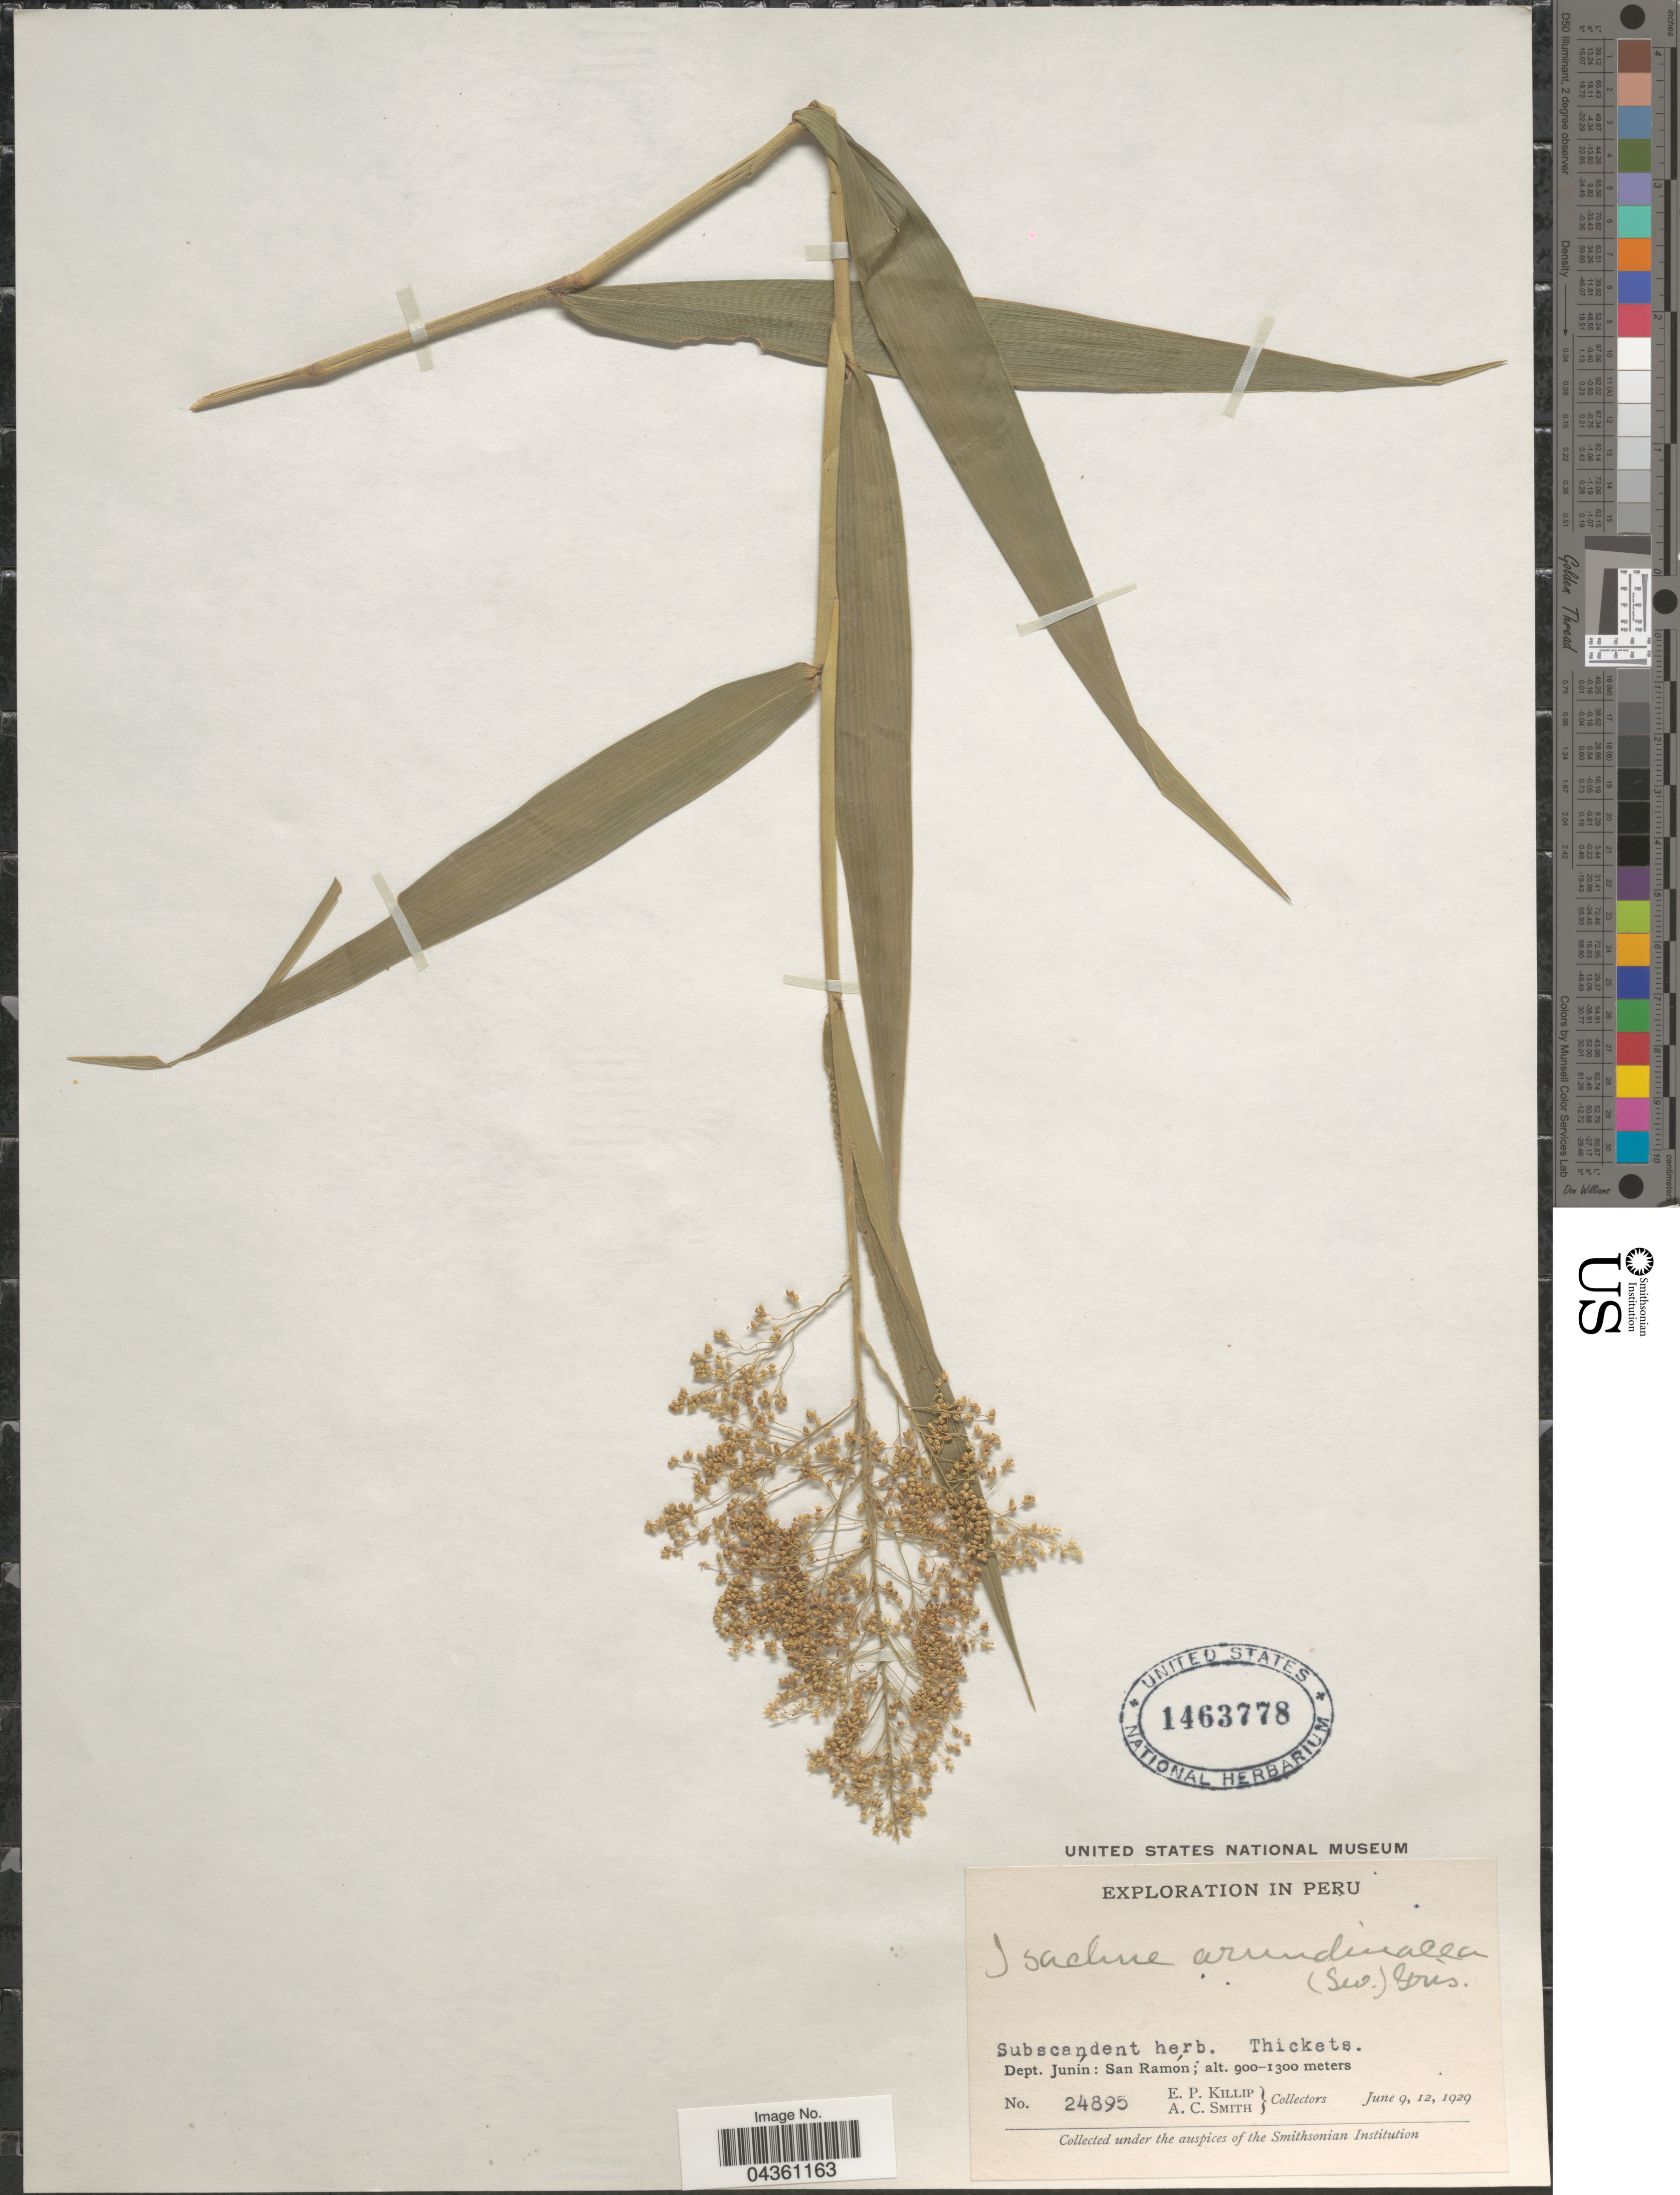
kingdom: Plantae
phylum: Tracheophyta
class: Liliopsida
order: Poales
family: Poaceae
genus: Isachne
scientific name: Isachne arundinacea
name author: (Sw.) Griseb.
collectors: E. P. Killip & A. C. Smith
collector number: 24895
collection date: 1929-06-09/1929-06-12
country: Peru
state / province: Junín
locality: Exploration in Peru. Dept. Junín: San Ramón.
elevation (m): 900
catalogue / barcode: US 1463778